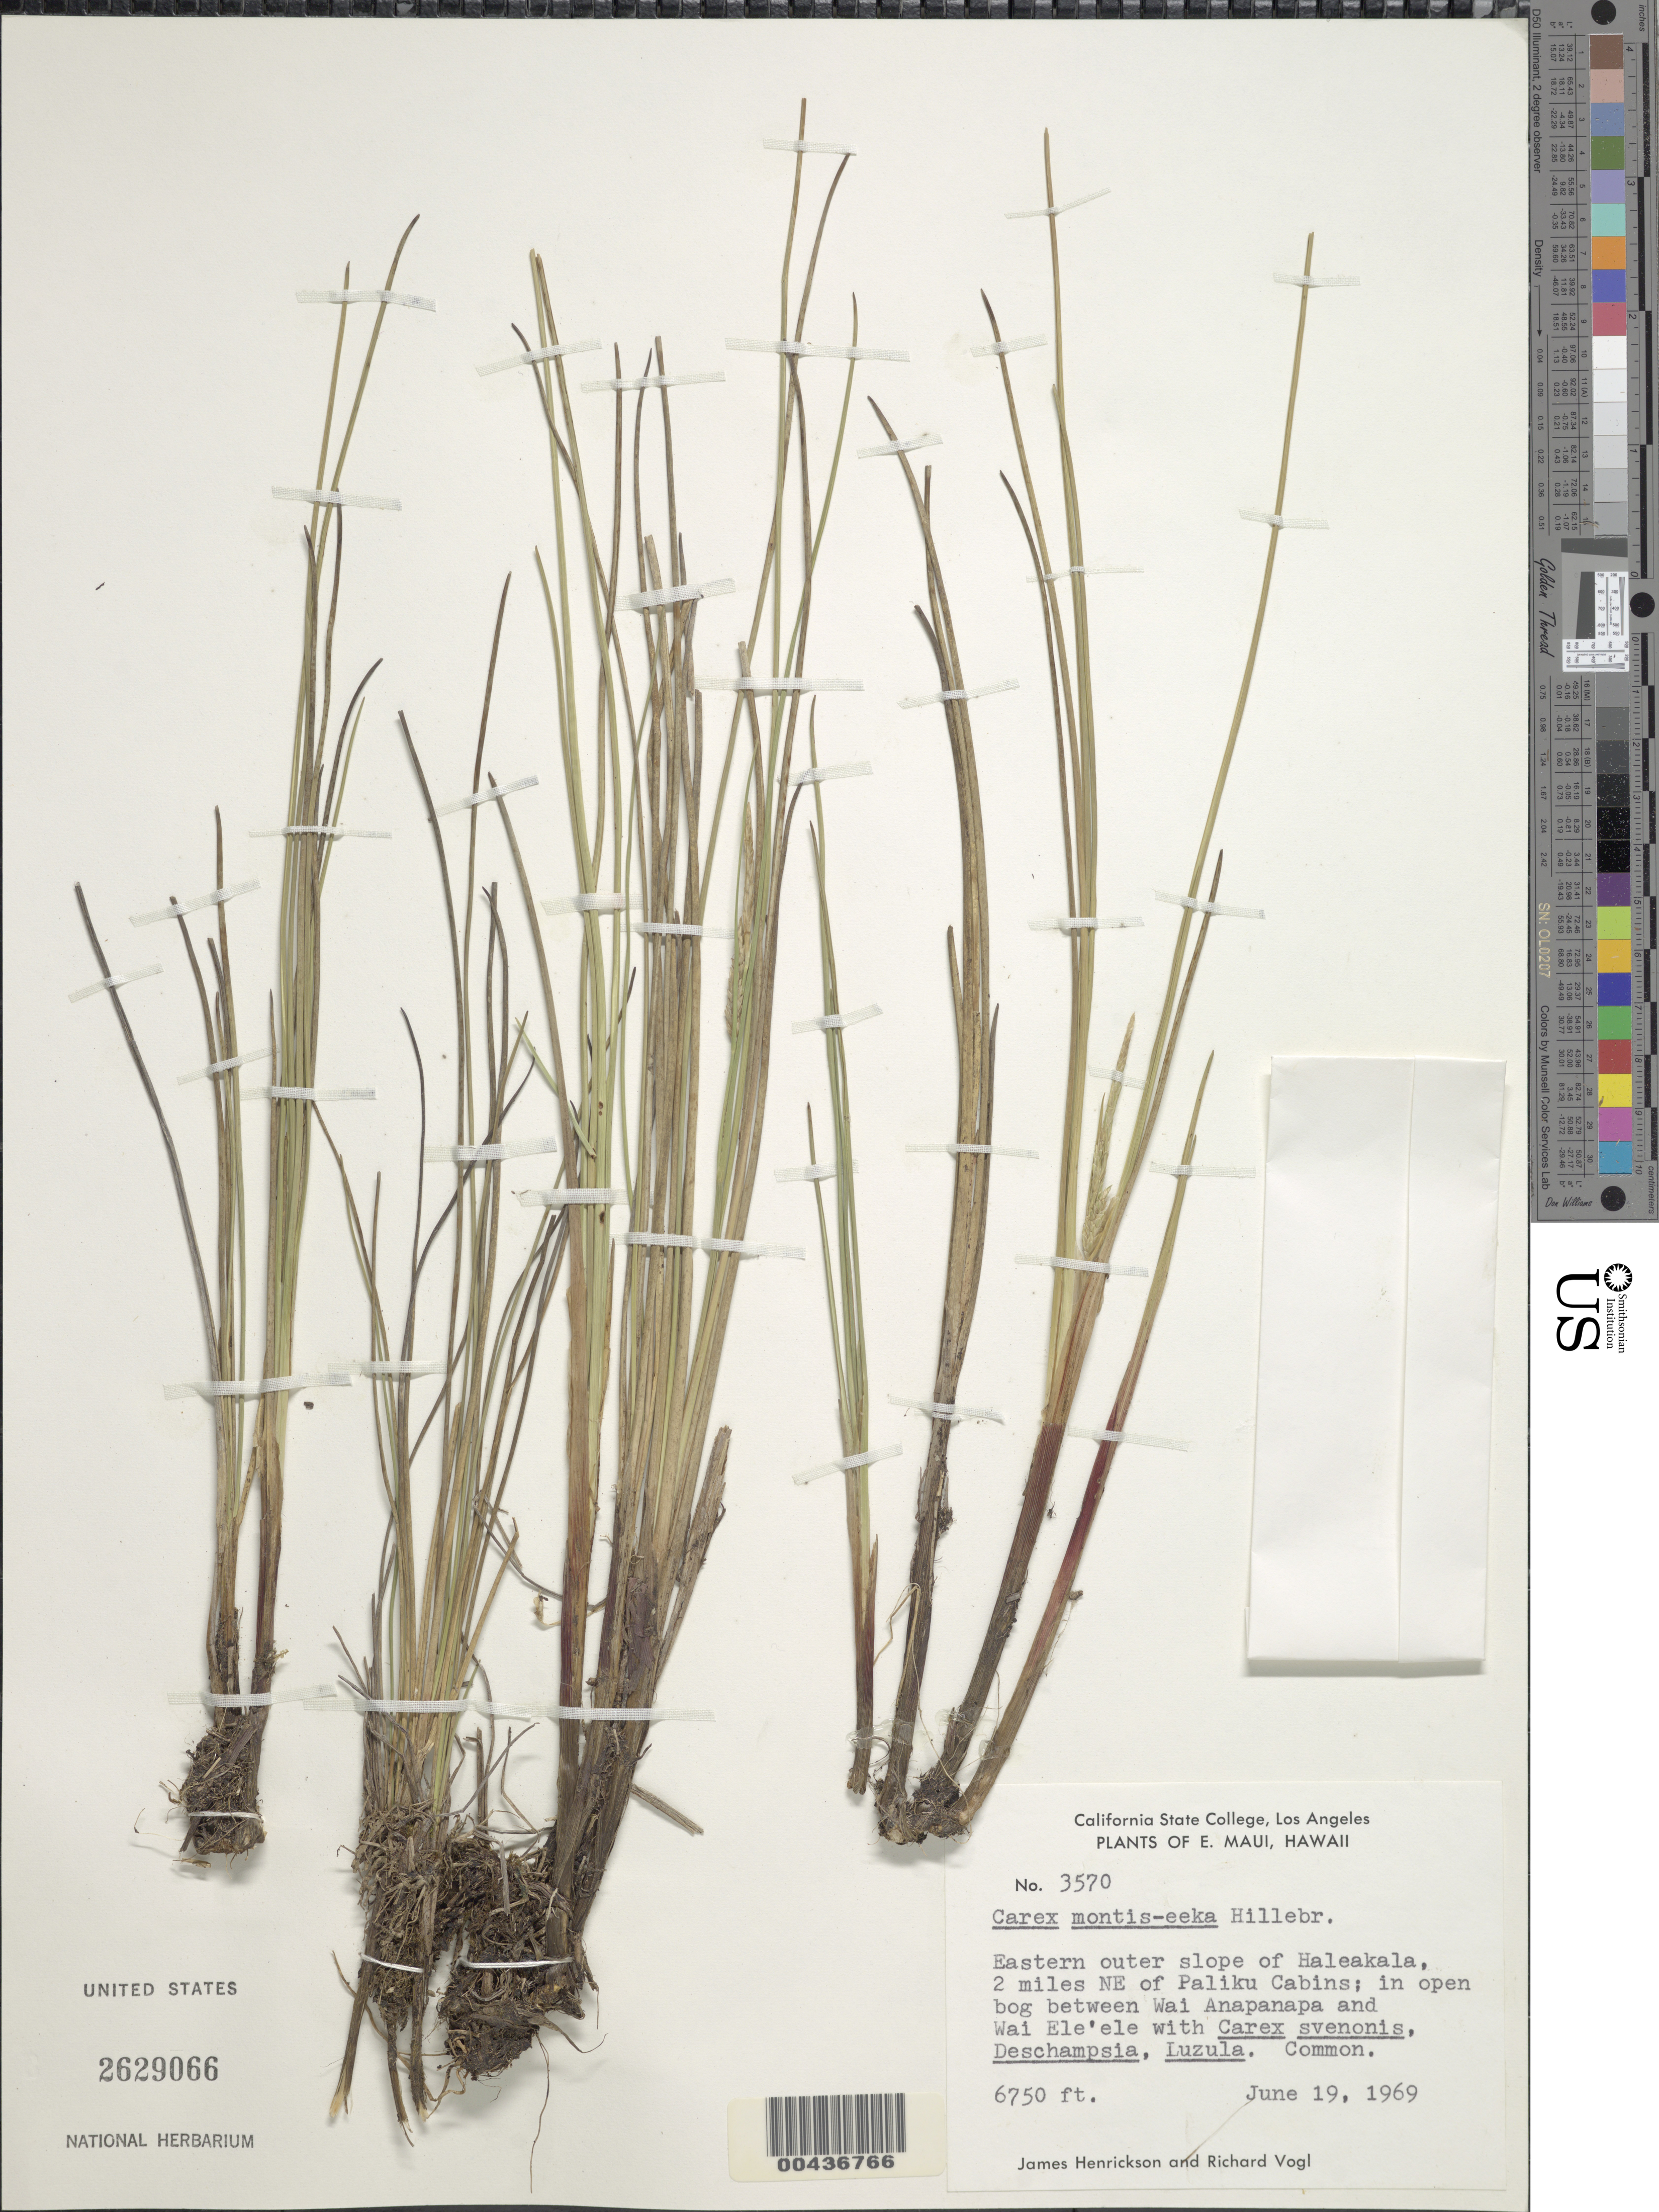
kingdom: Plantae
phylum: Tracheophyta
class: Liliopsida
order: Poales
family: Cyperaceae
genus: Carex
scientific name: Carex montis-eeka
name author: Hillebr.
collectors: J. S. Henrickson & R. Vogl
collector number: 3570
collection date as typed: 19 Jun 1969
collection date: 1969-06-19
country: United States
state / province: Hawaii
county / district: Maui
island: Maui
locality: E Maui, E outer slope of Haleakala, 2 mi NE of Paliku Cabins, between Wai Anapanapa and Wai Eleiele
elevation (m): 2057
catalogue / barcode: US 2629066